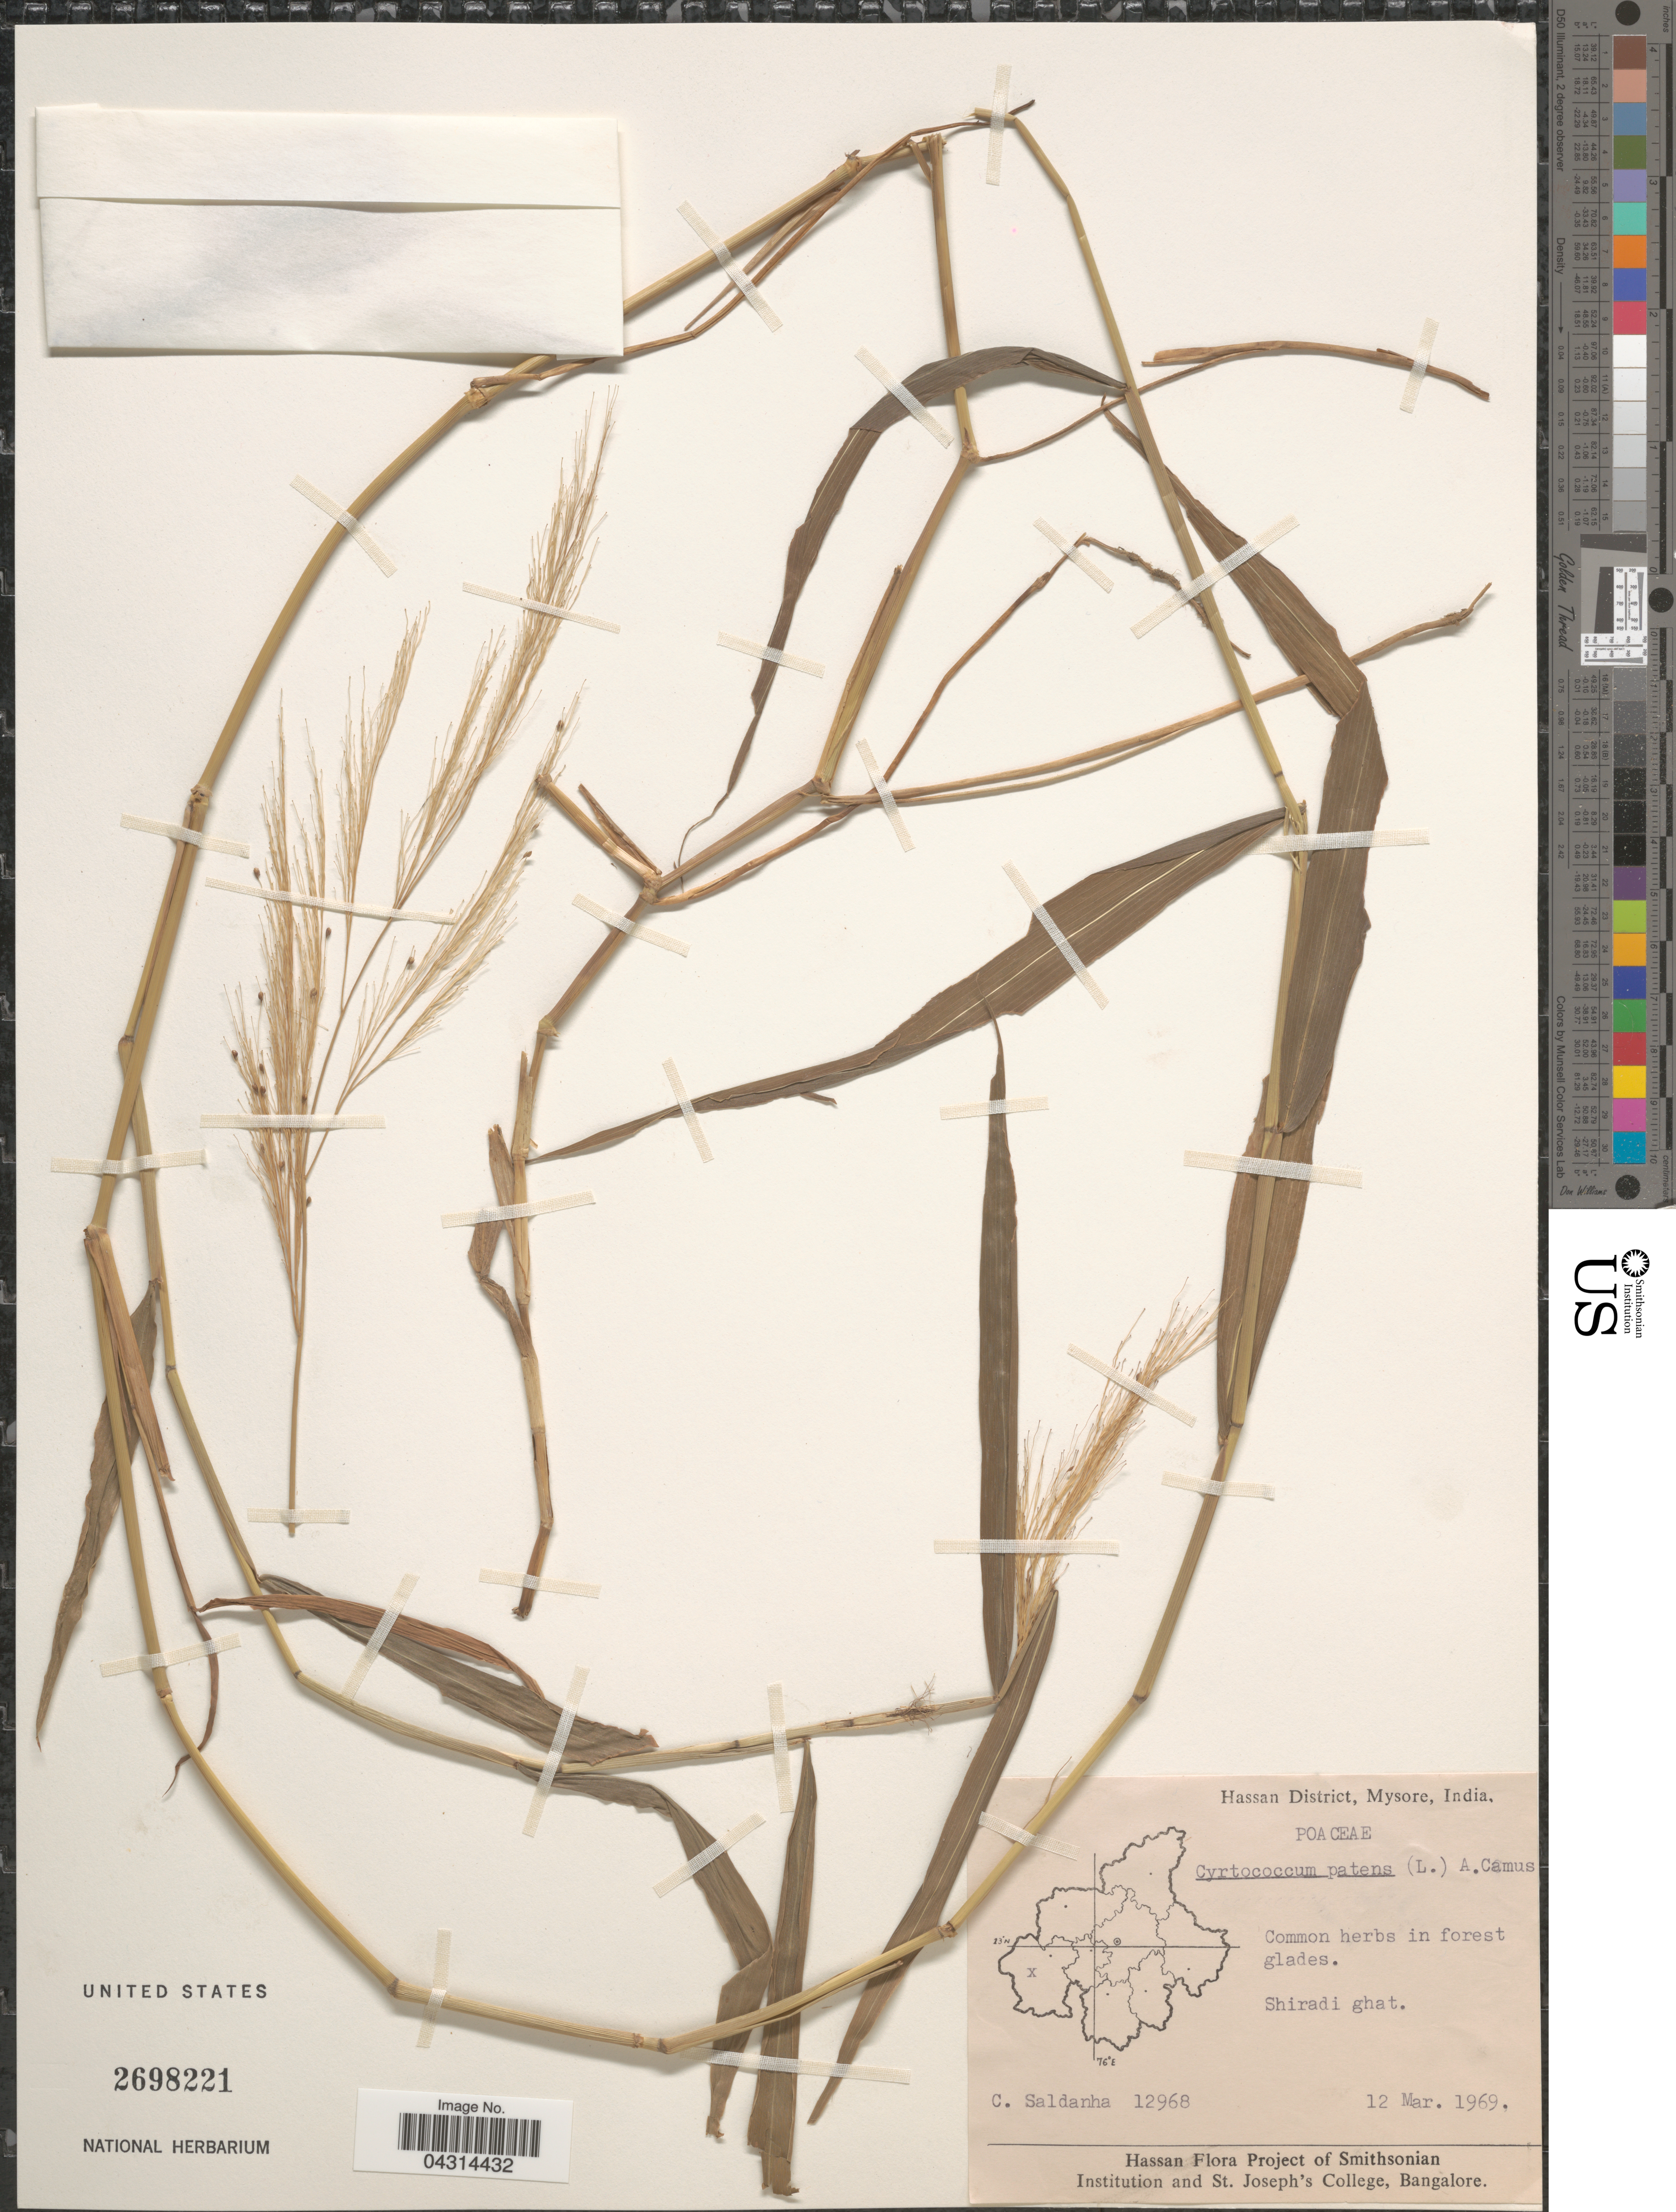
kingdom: Plantae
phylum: Tracheophyta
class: Liliopsida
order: Poales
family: Poaceae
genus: Cyrtococcum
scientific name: Cyrtococcum patens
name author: (L.) A. Camus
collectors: C. Saldanha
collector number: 12968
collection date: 1969-03-12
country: India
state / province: Karnataka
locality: Hassan District, Mysore. Shiradi ghat.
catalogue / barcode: US 2698221